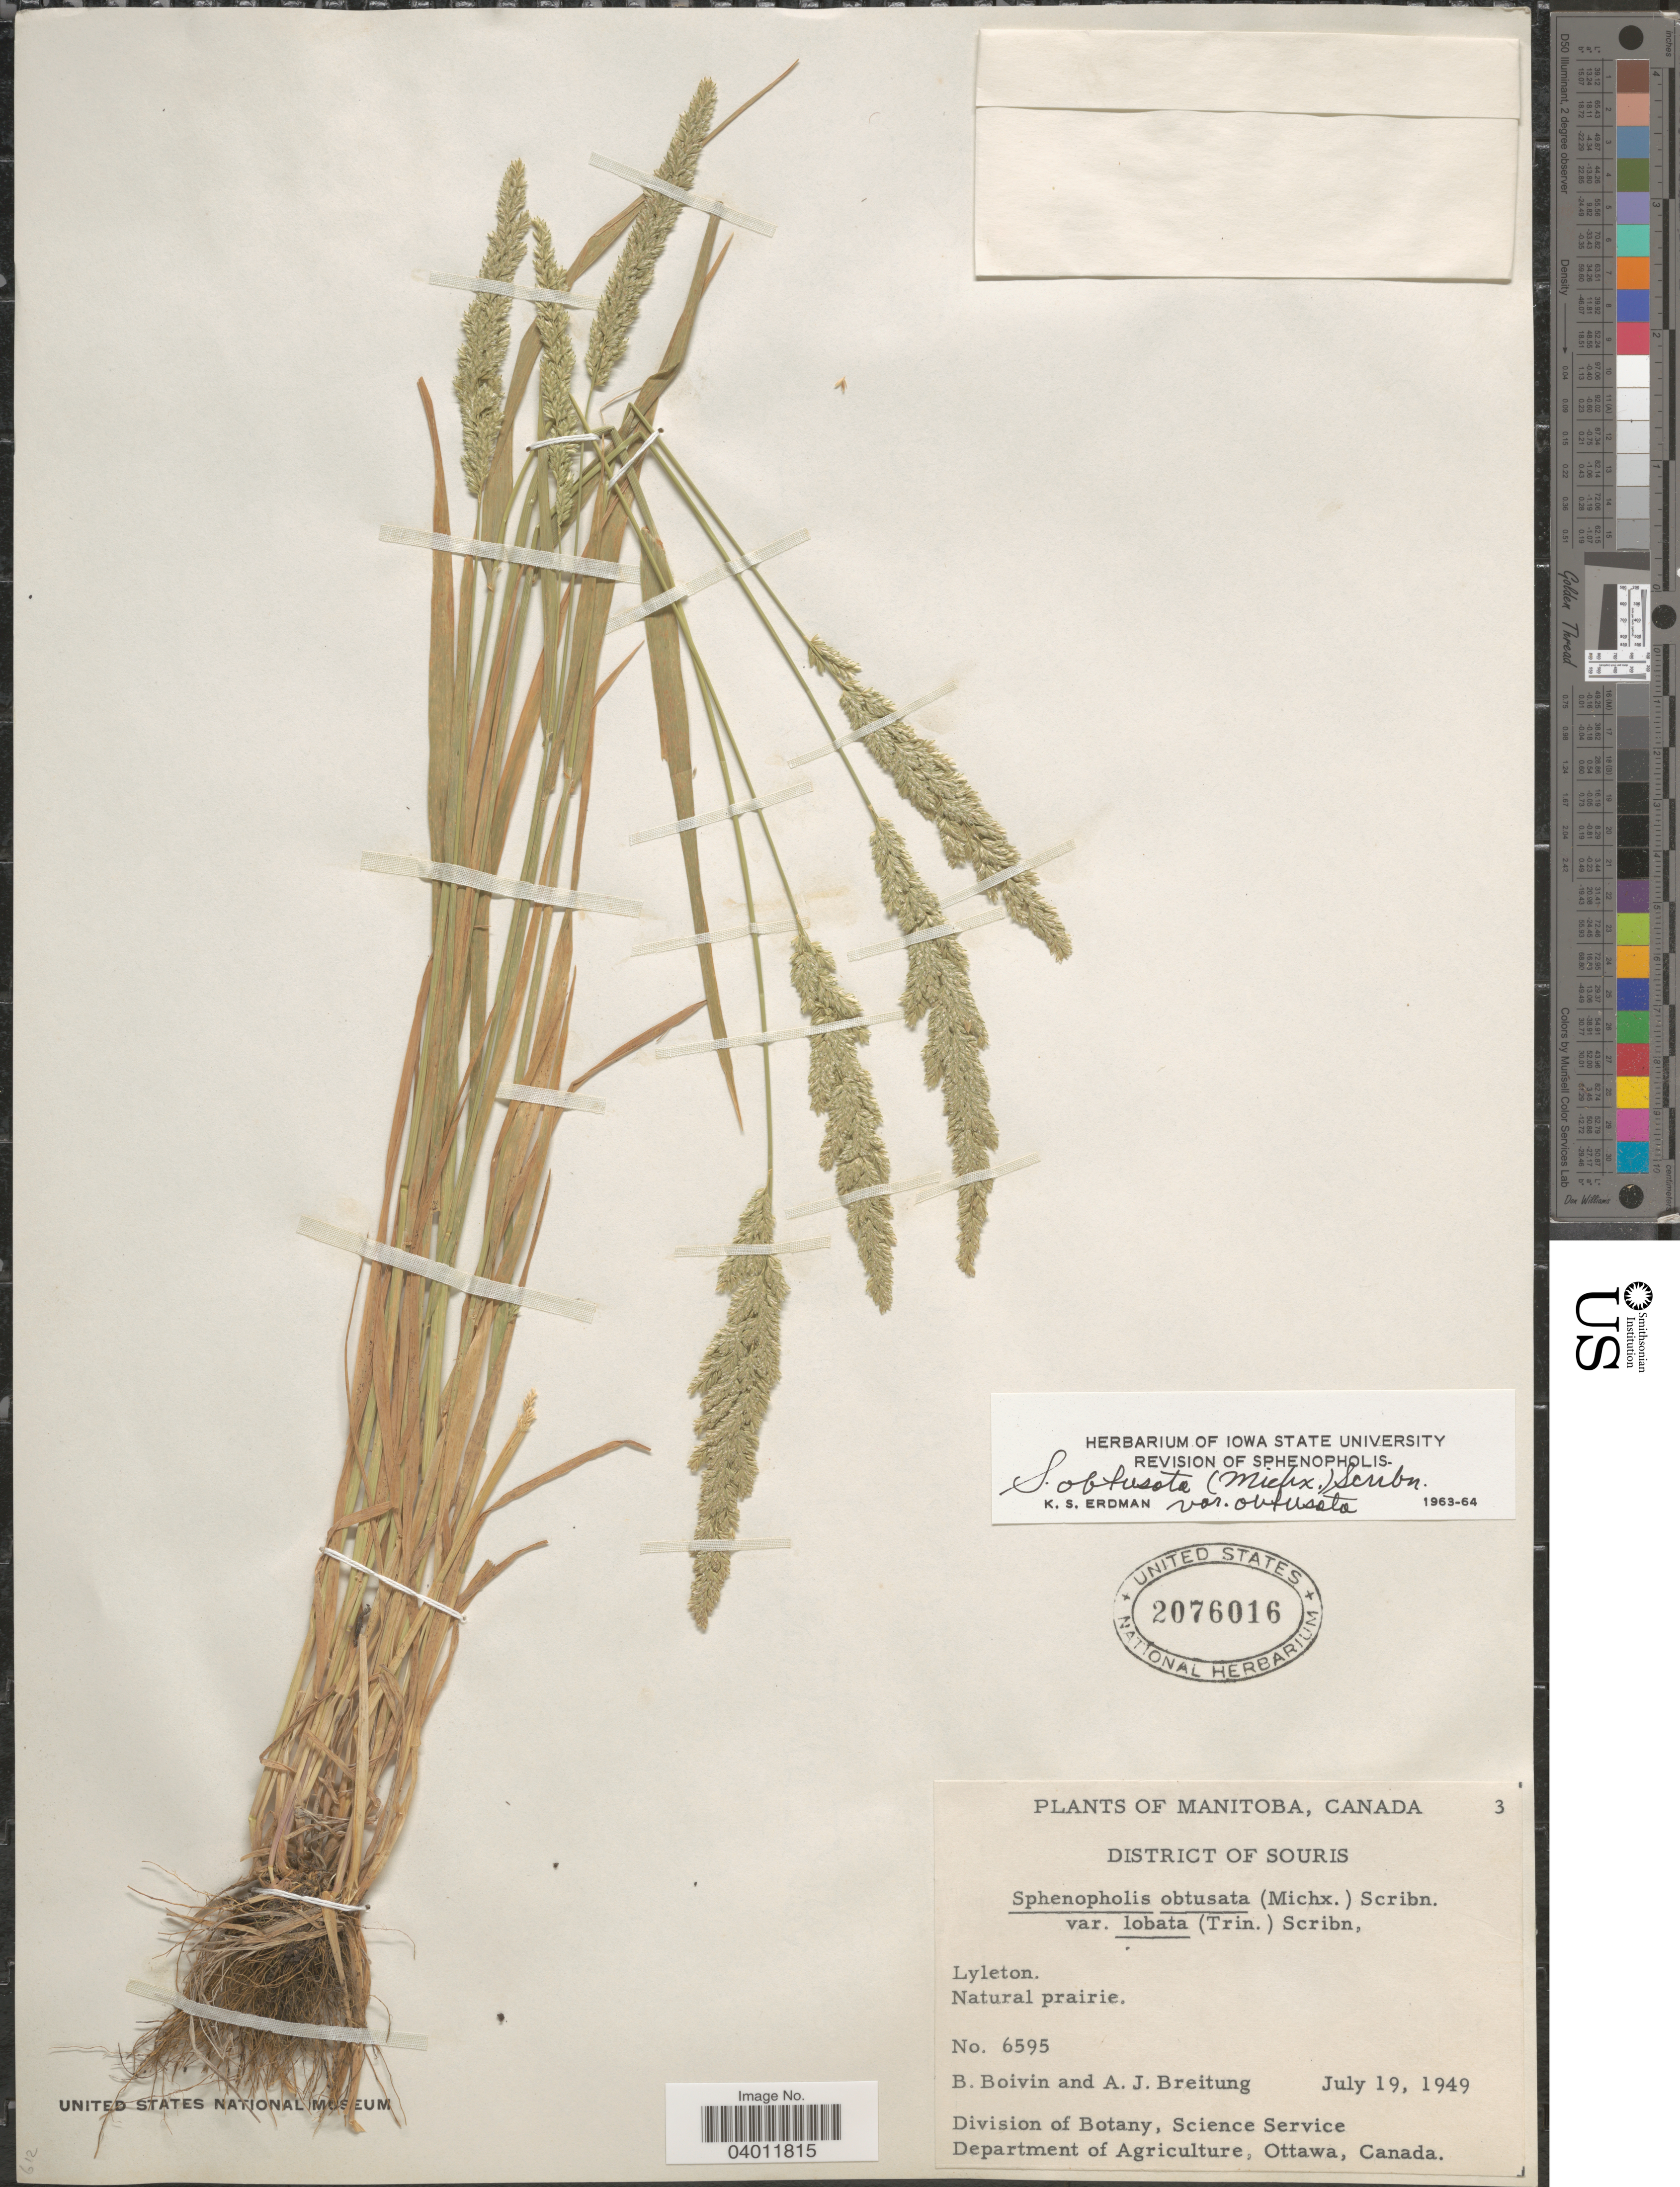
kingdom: Plantae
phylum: Tracheophyta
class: Liliopsida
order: Poales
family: Poaceae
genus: Sphenopholis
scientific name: Sphenopholis obtusata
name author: (Michx.) Scribn.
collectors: J. R. B. Boivin & A. Breitung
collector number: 6595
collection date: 1949-07-19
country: Canada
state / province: Manitoba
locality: District of Souris. Lyleton.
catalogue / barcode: US 2076016